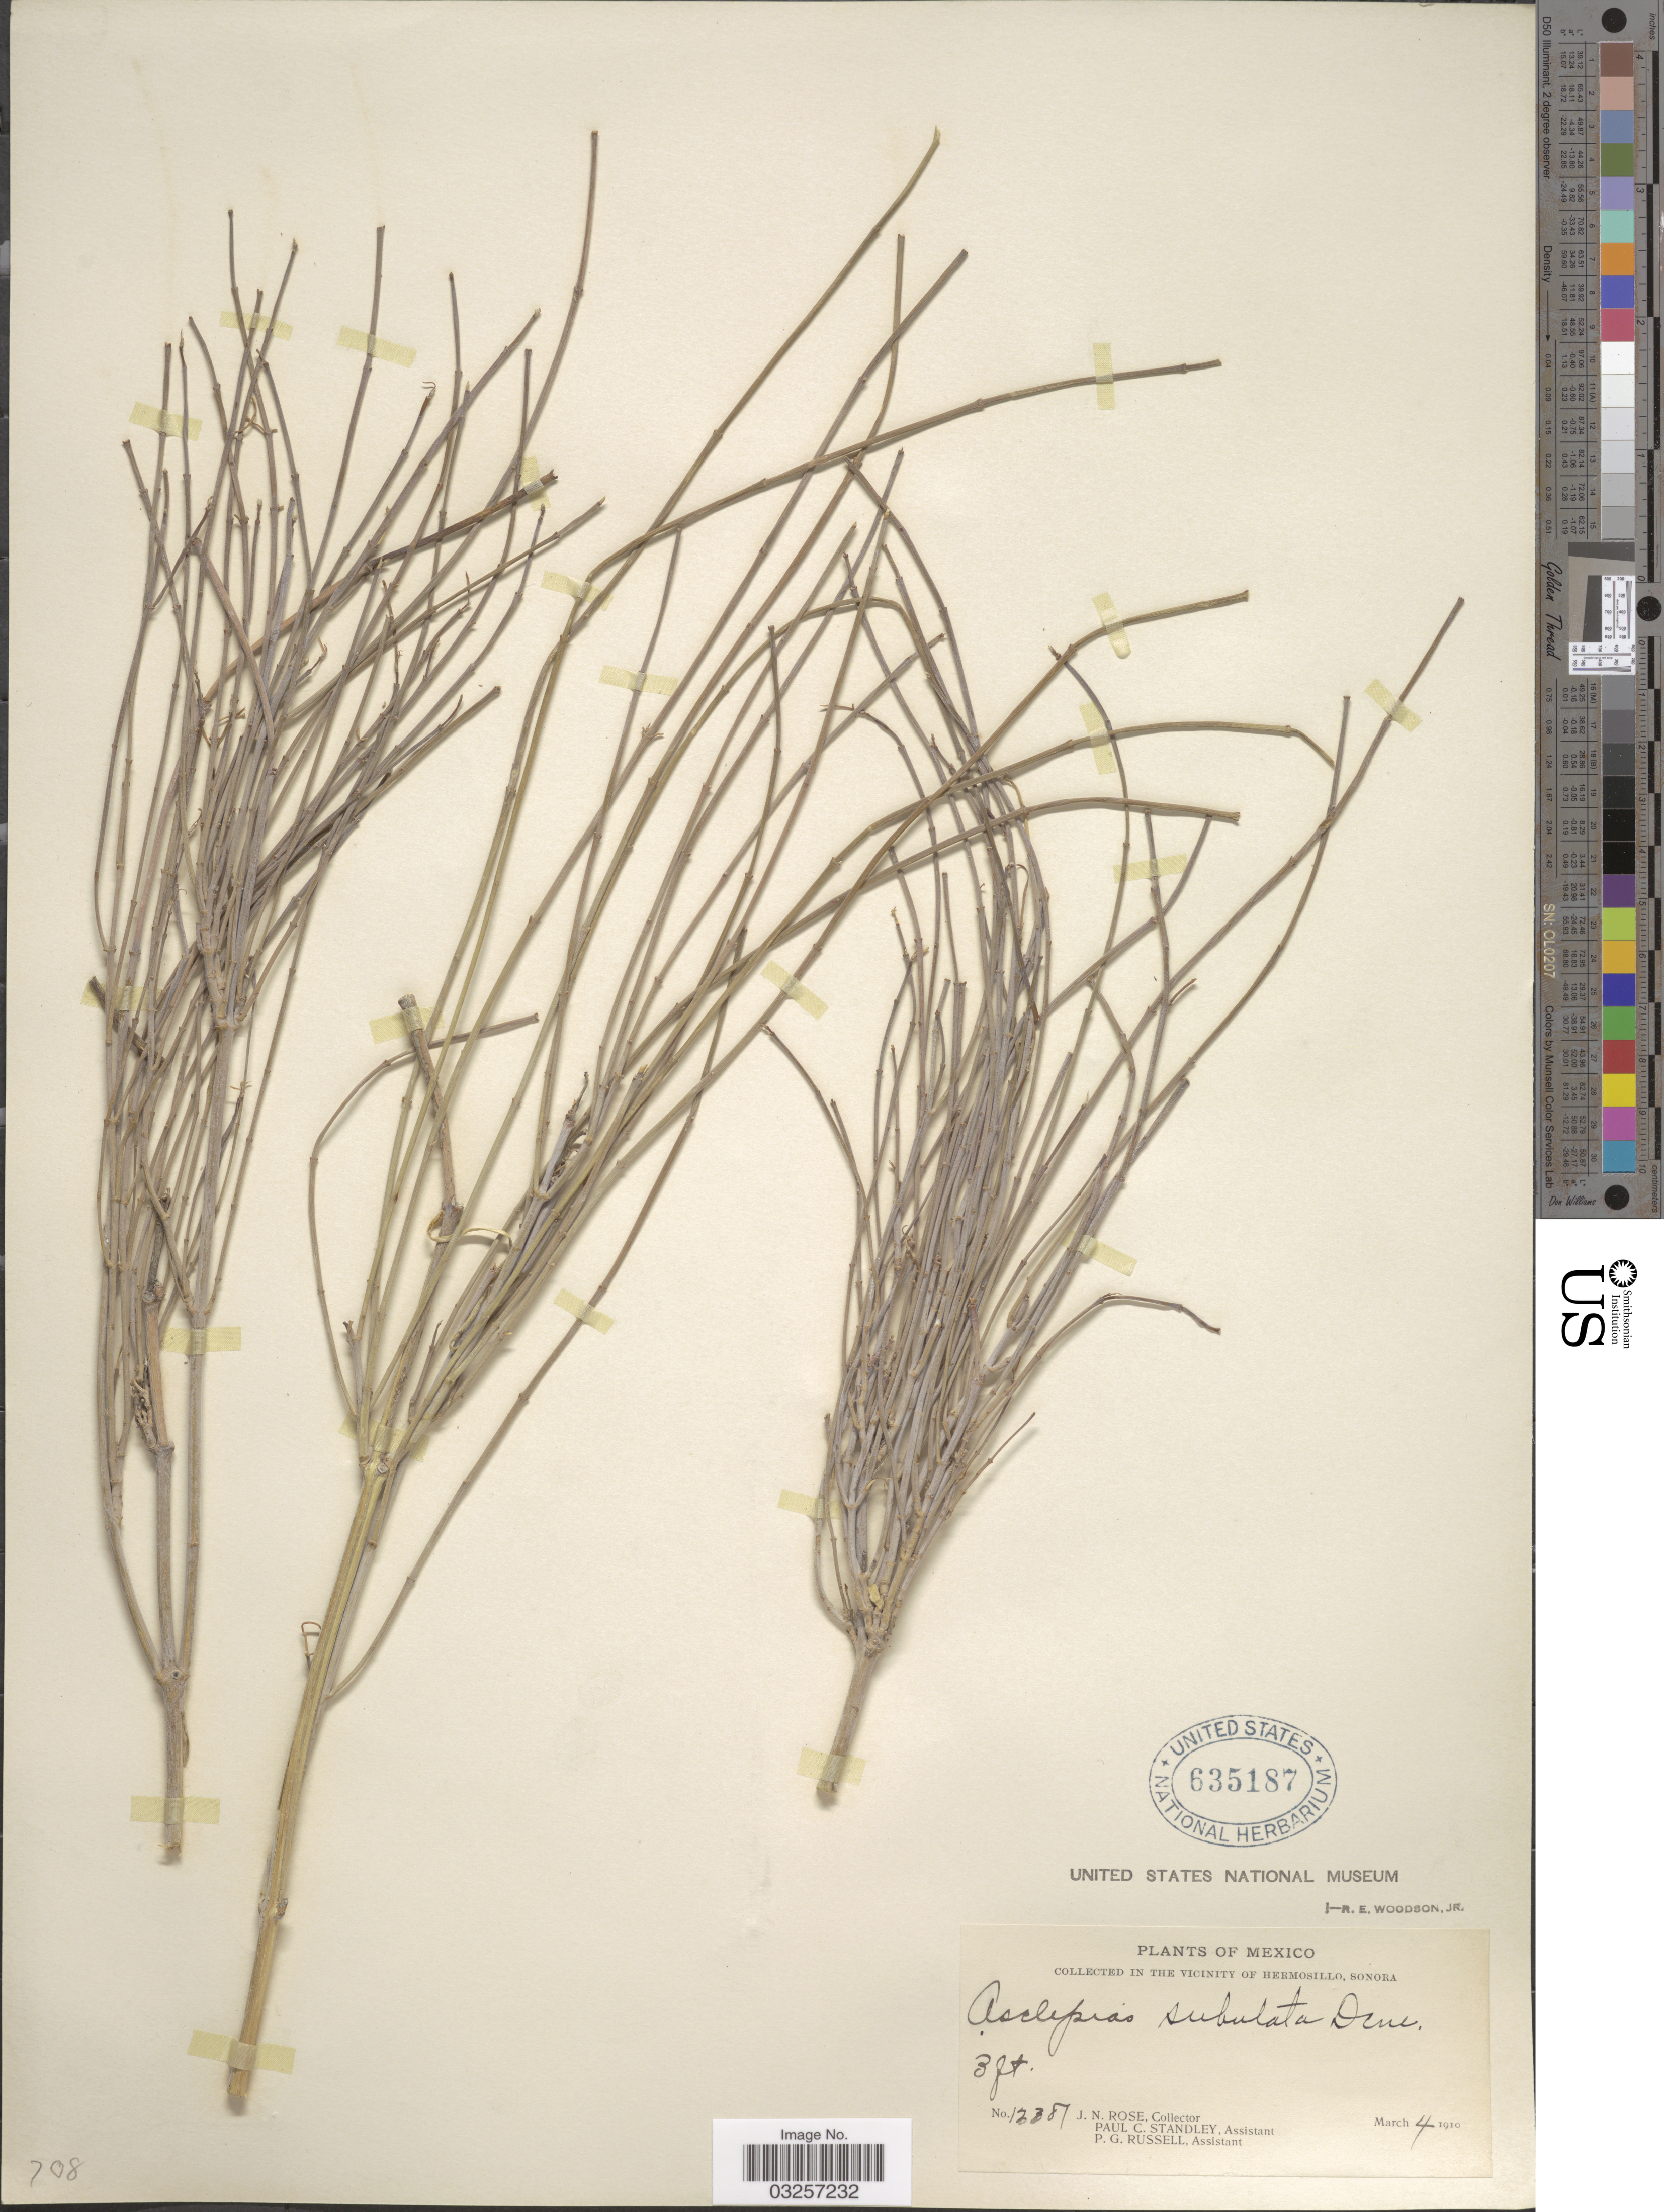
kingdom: Plantae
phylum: Tracheophyta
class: Magnoliopsida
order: Gentianales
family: Apocynaceae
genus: Asclepias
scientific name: Asclepias subulata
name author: Decne.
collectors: J. N. Rose, P. C. Standley & P. G. Russell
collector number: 12387*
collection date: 1910-03-04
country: Mexico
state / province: Sonora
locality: In the Vicinity of Hermosillo.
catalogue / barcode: US 635187